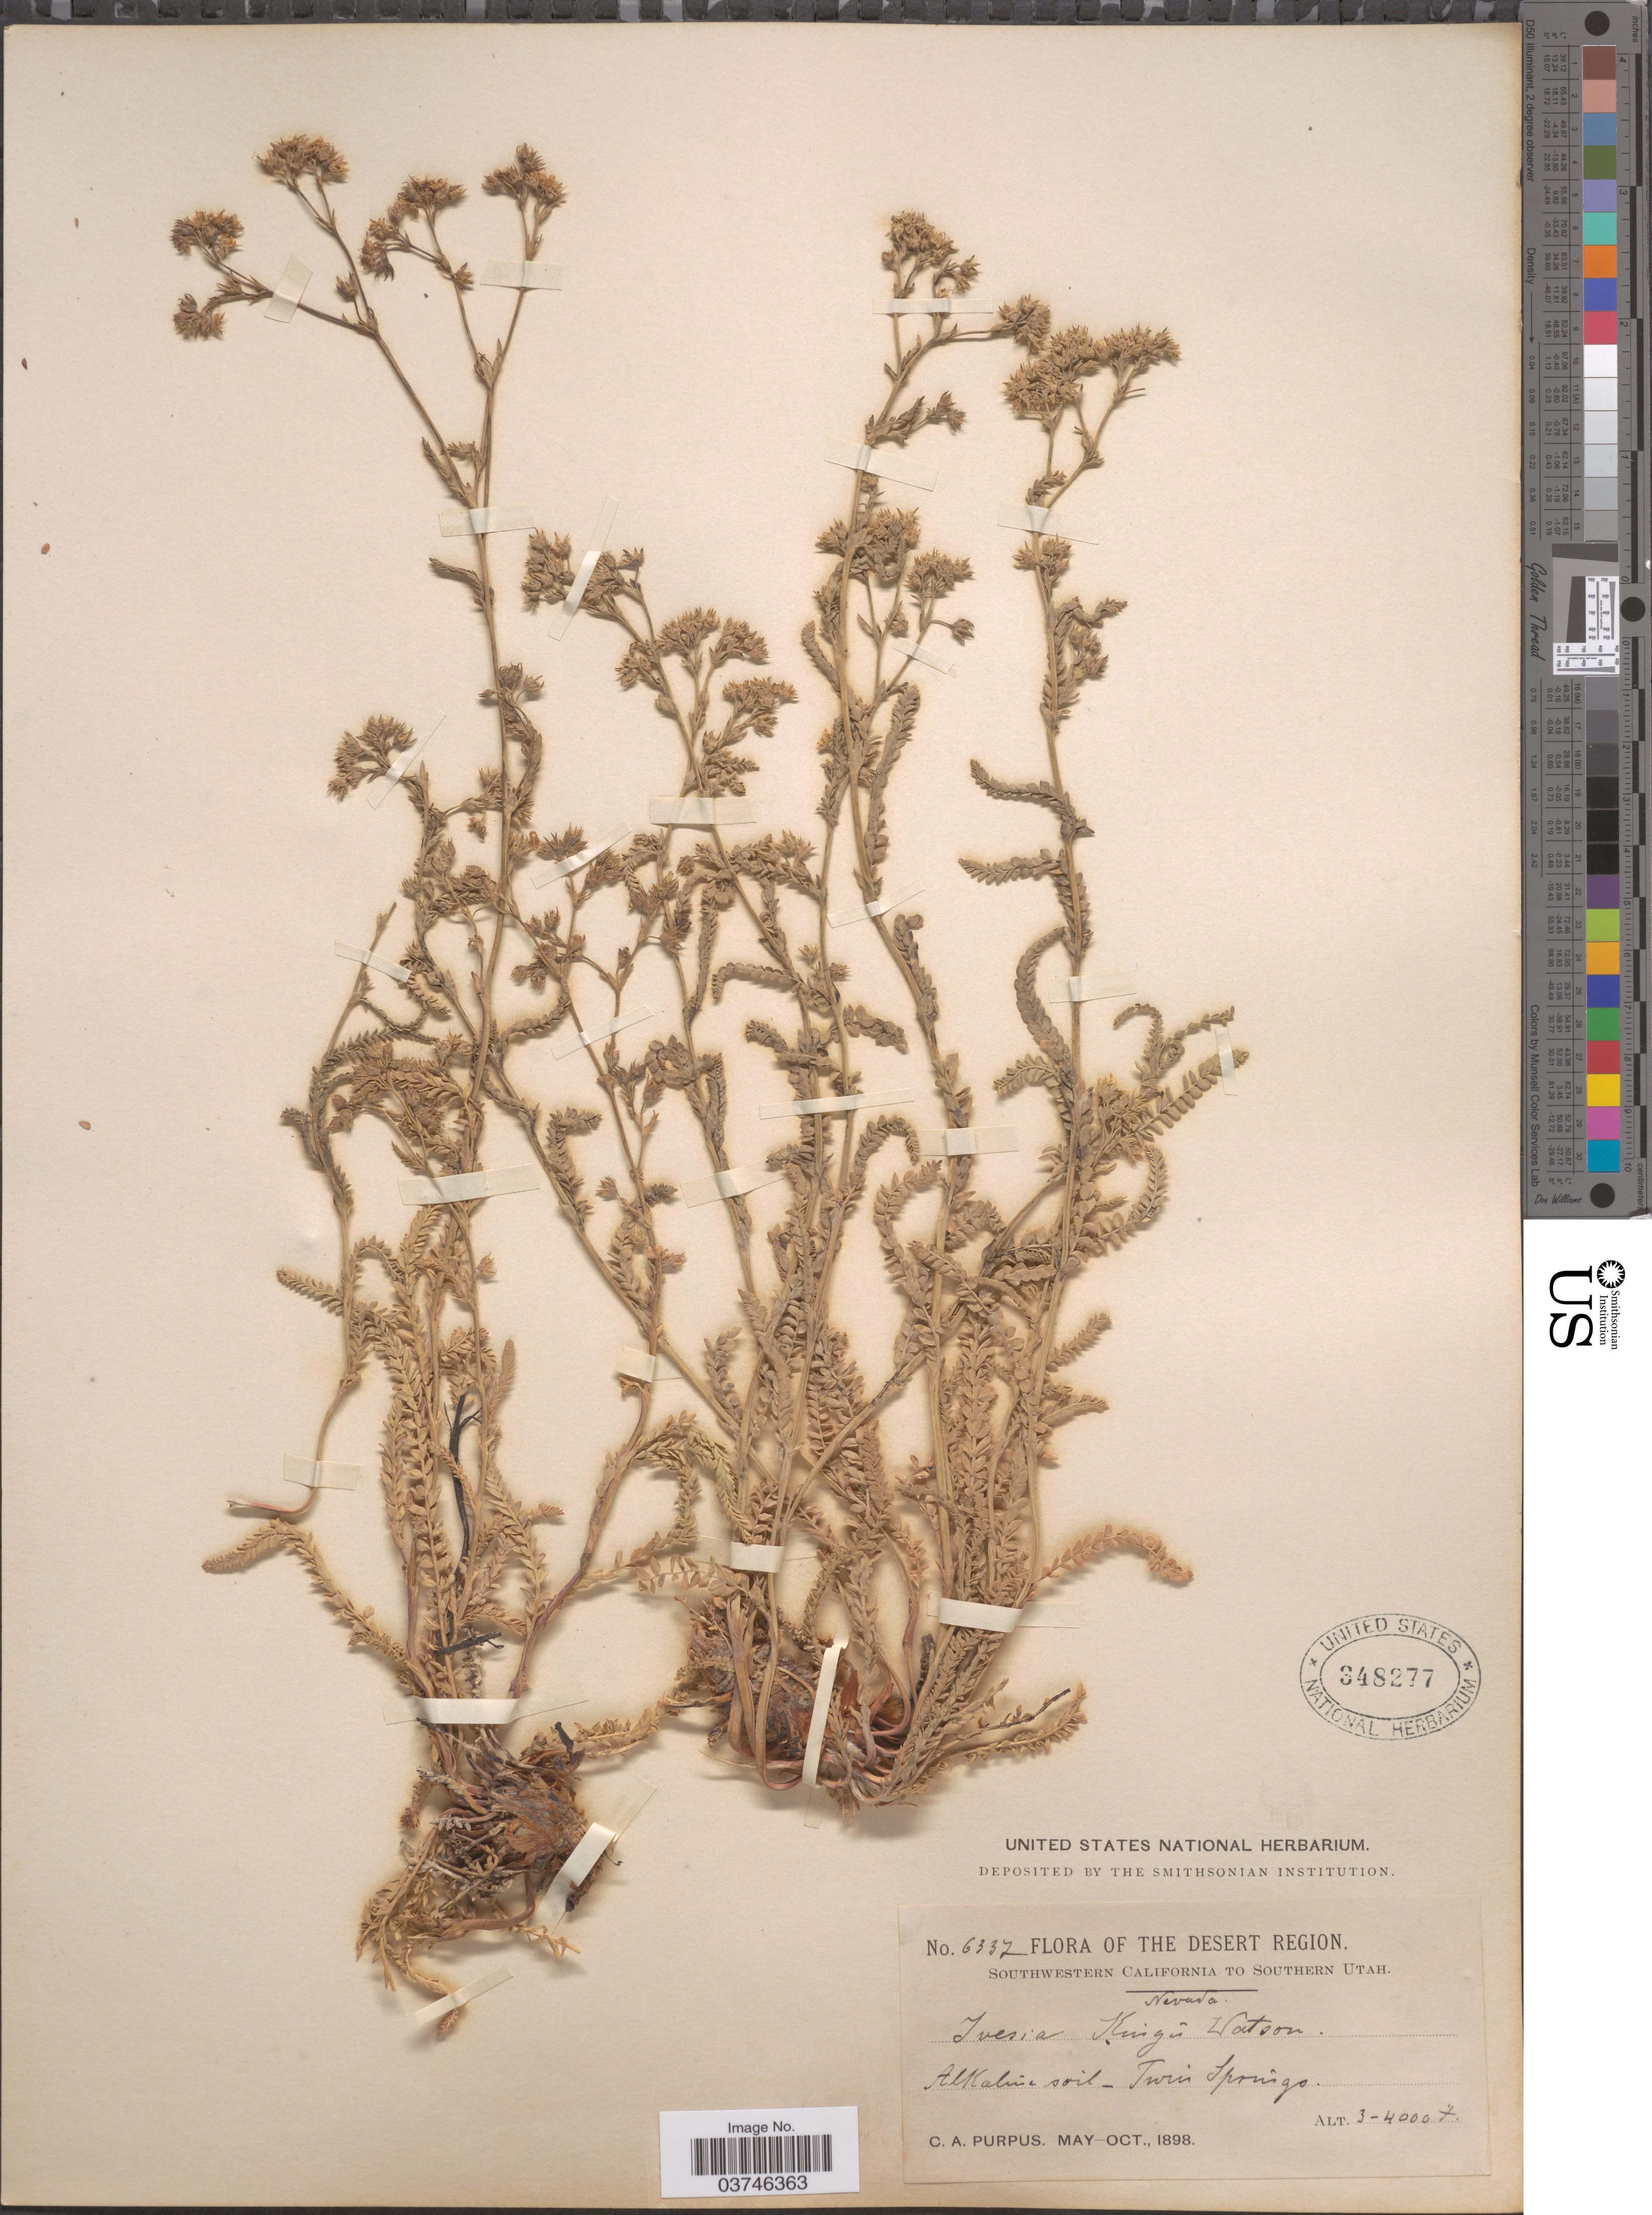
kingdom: Plantae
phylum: Tracheophyta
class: Magnoliopsida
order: Rosales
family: Rosaceae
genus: Potentilla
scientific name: Potentilla kingii var. kingii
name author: (S. Watson) Greene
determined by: Strong, Mark T., (BOT), Smithsonian Institution - National Museum of Natural History (UNITED STATES)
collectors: C. A. Purpus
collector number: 6337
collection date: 1898-05/1898-10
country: United States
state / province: Nevada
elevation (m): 914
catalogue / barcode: US 348277